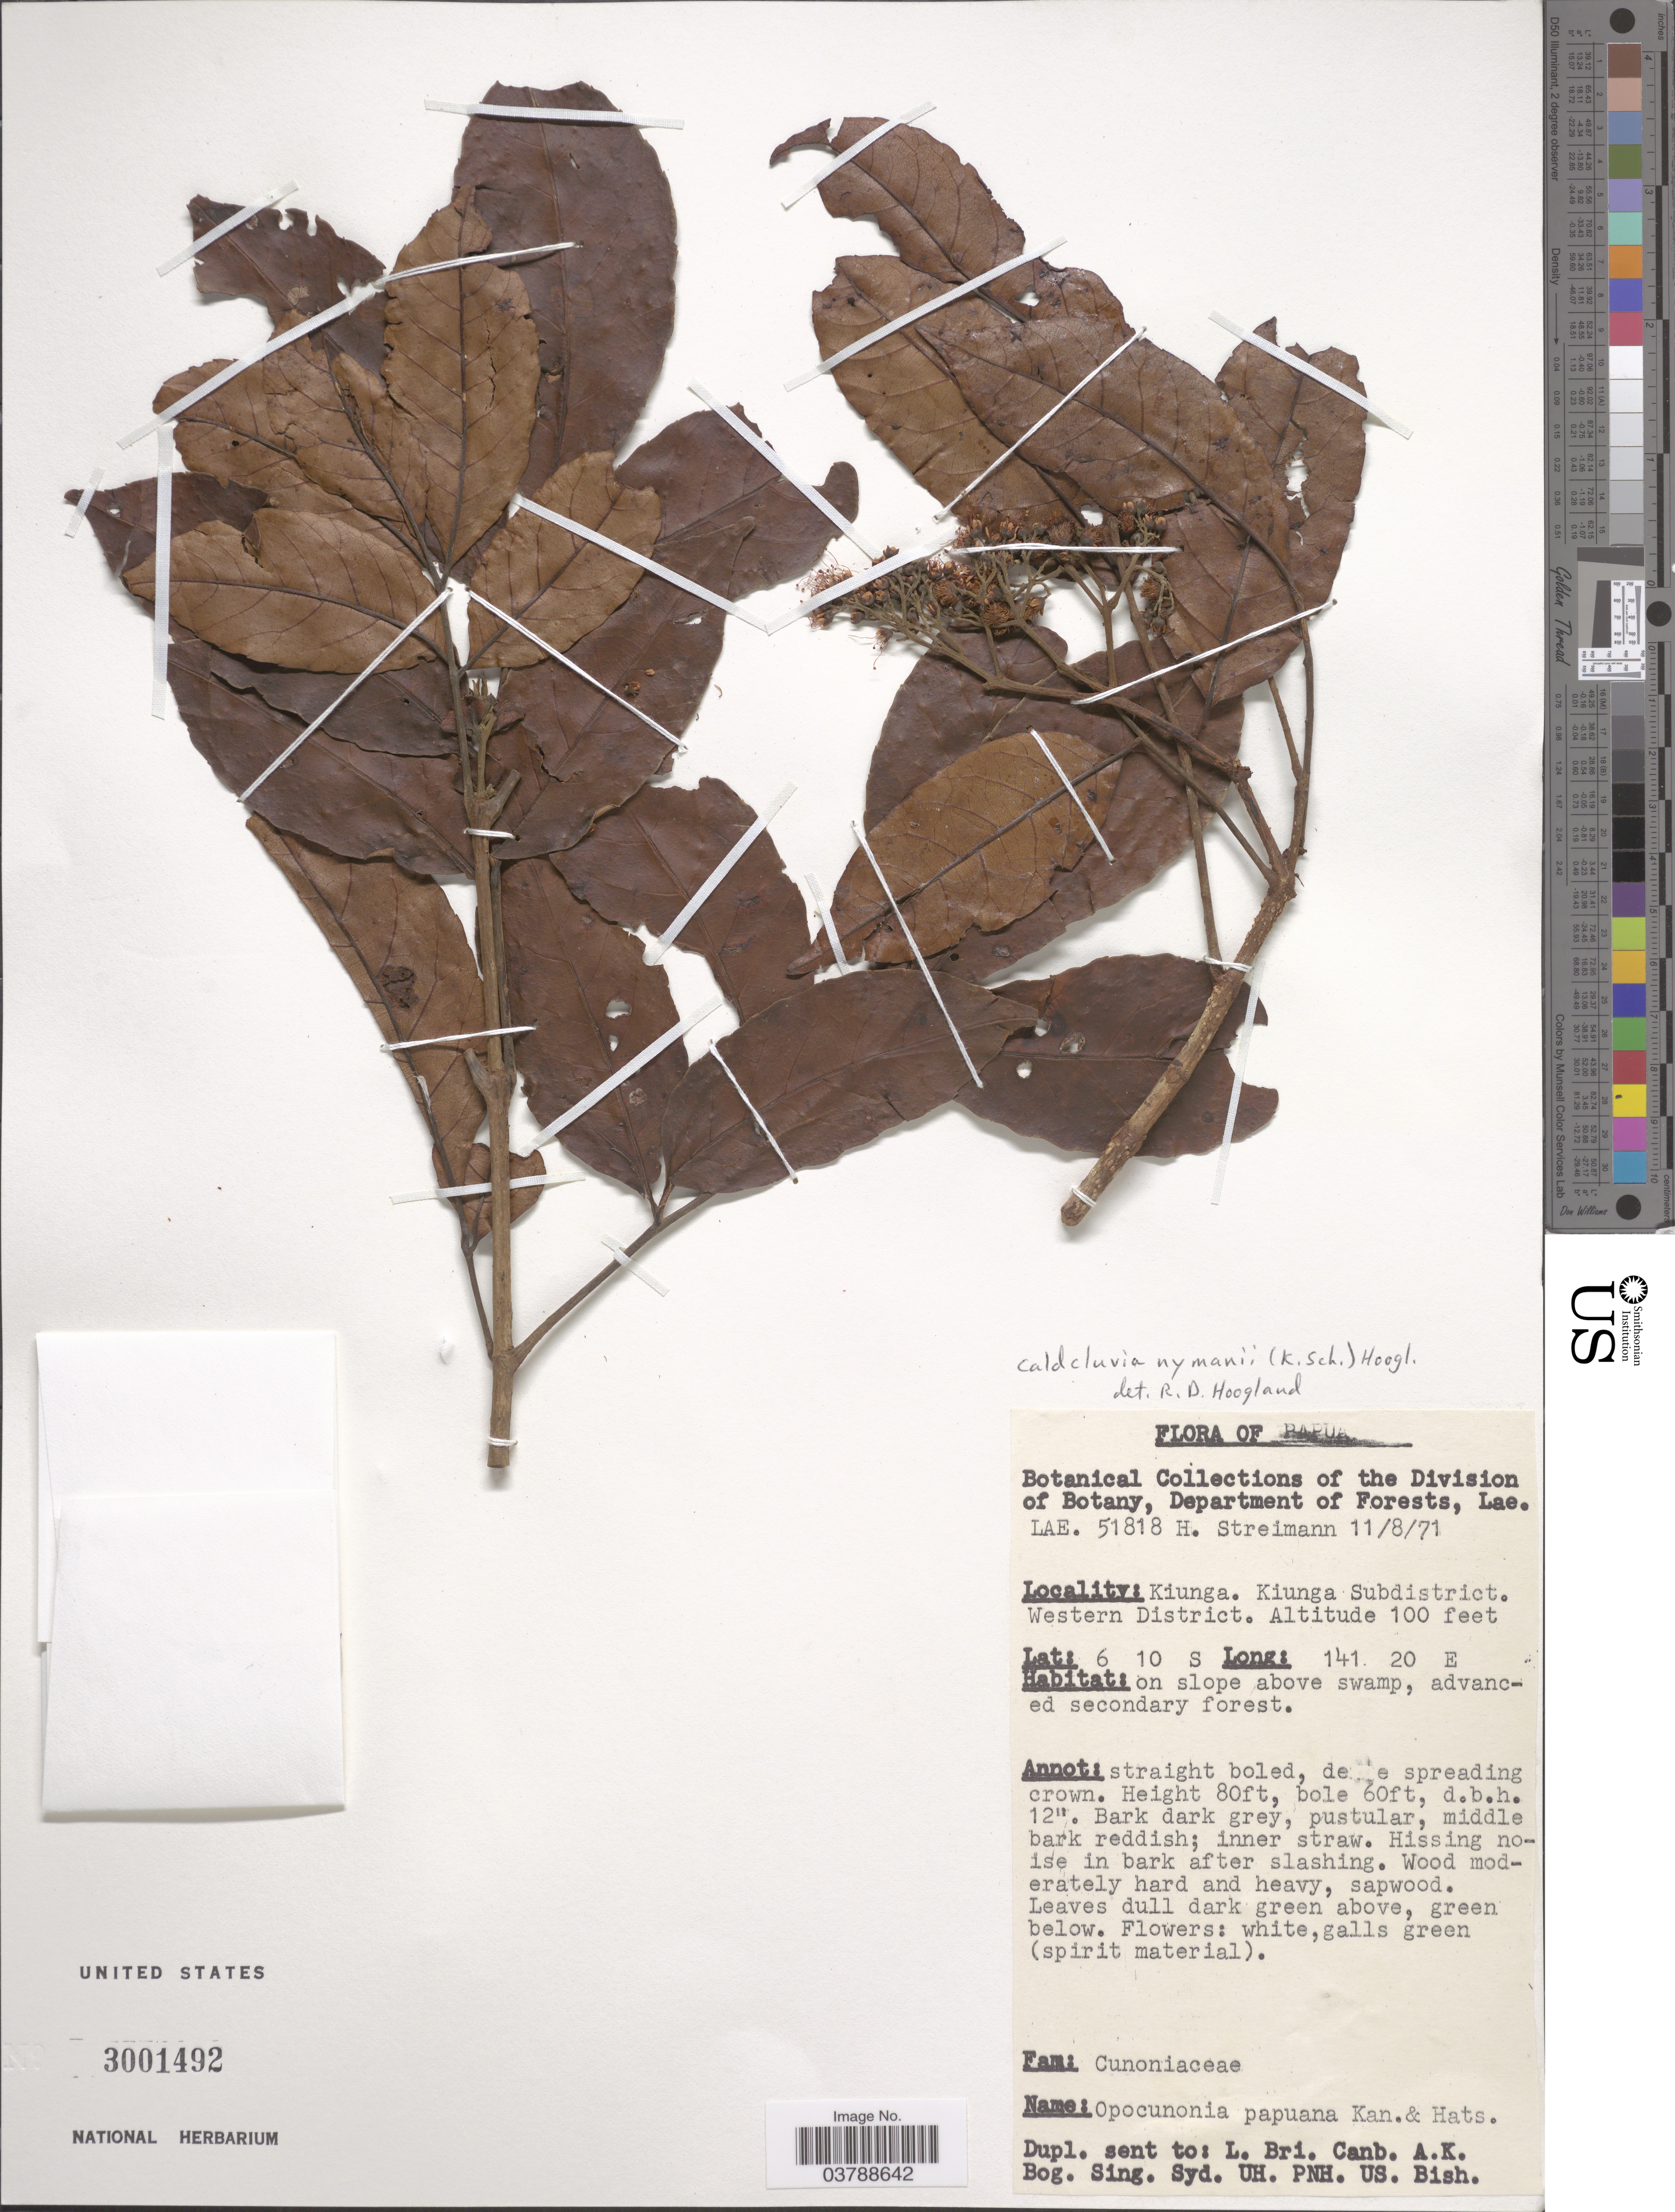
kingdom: Plantae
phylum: Tracheophyta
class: Magnoliopsida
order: Oxalidales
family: Cunoniaceae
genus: Opocunonia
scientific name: Opocunonia nymanii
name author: (K. Schum.) Schltr.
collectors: H. Streimann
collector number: LAE51818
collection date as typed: Transcribed d/m/y: 11/8/71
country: Papua New Guinea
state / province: Manus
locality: Papua. Kiunga. Kiunga Subdistrict. Western District.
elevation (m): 30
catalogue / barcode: US 3001492